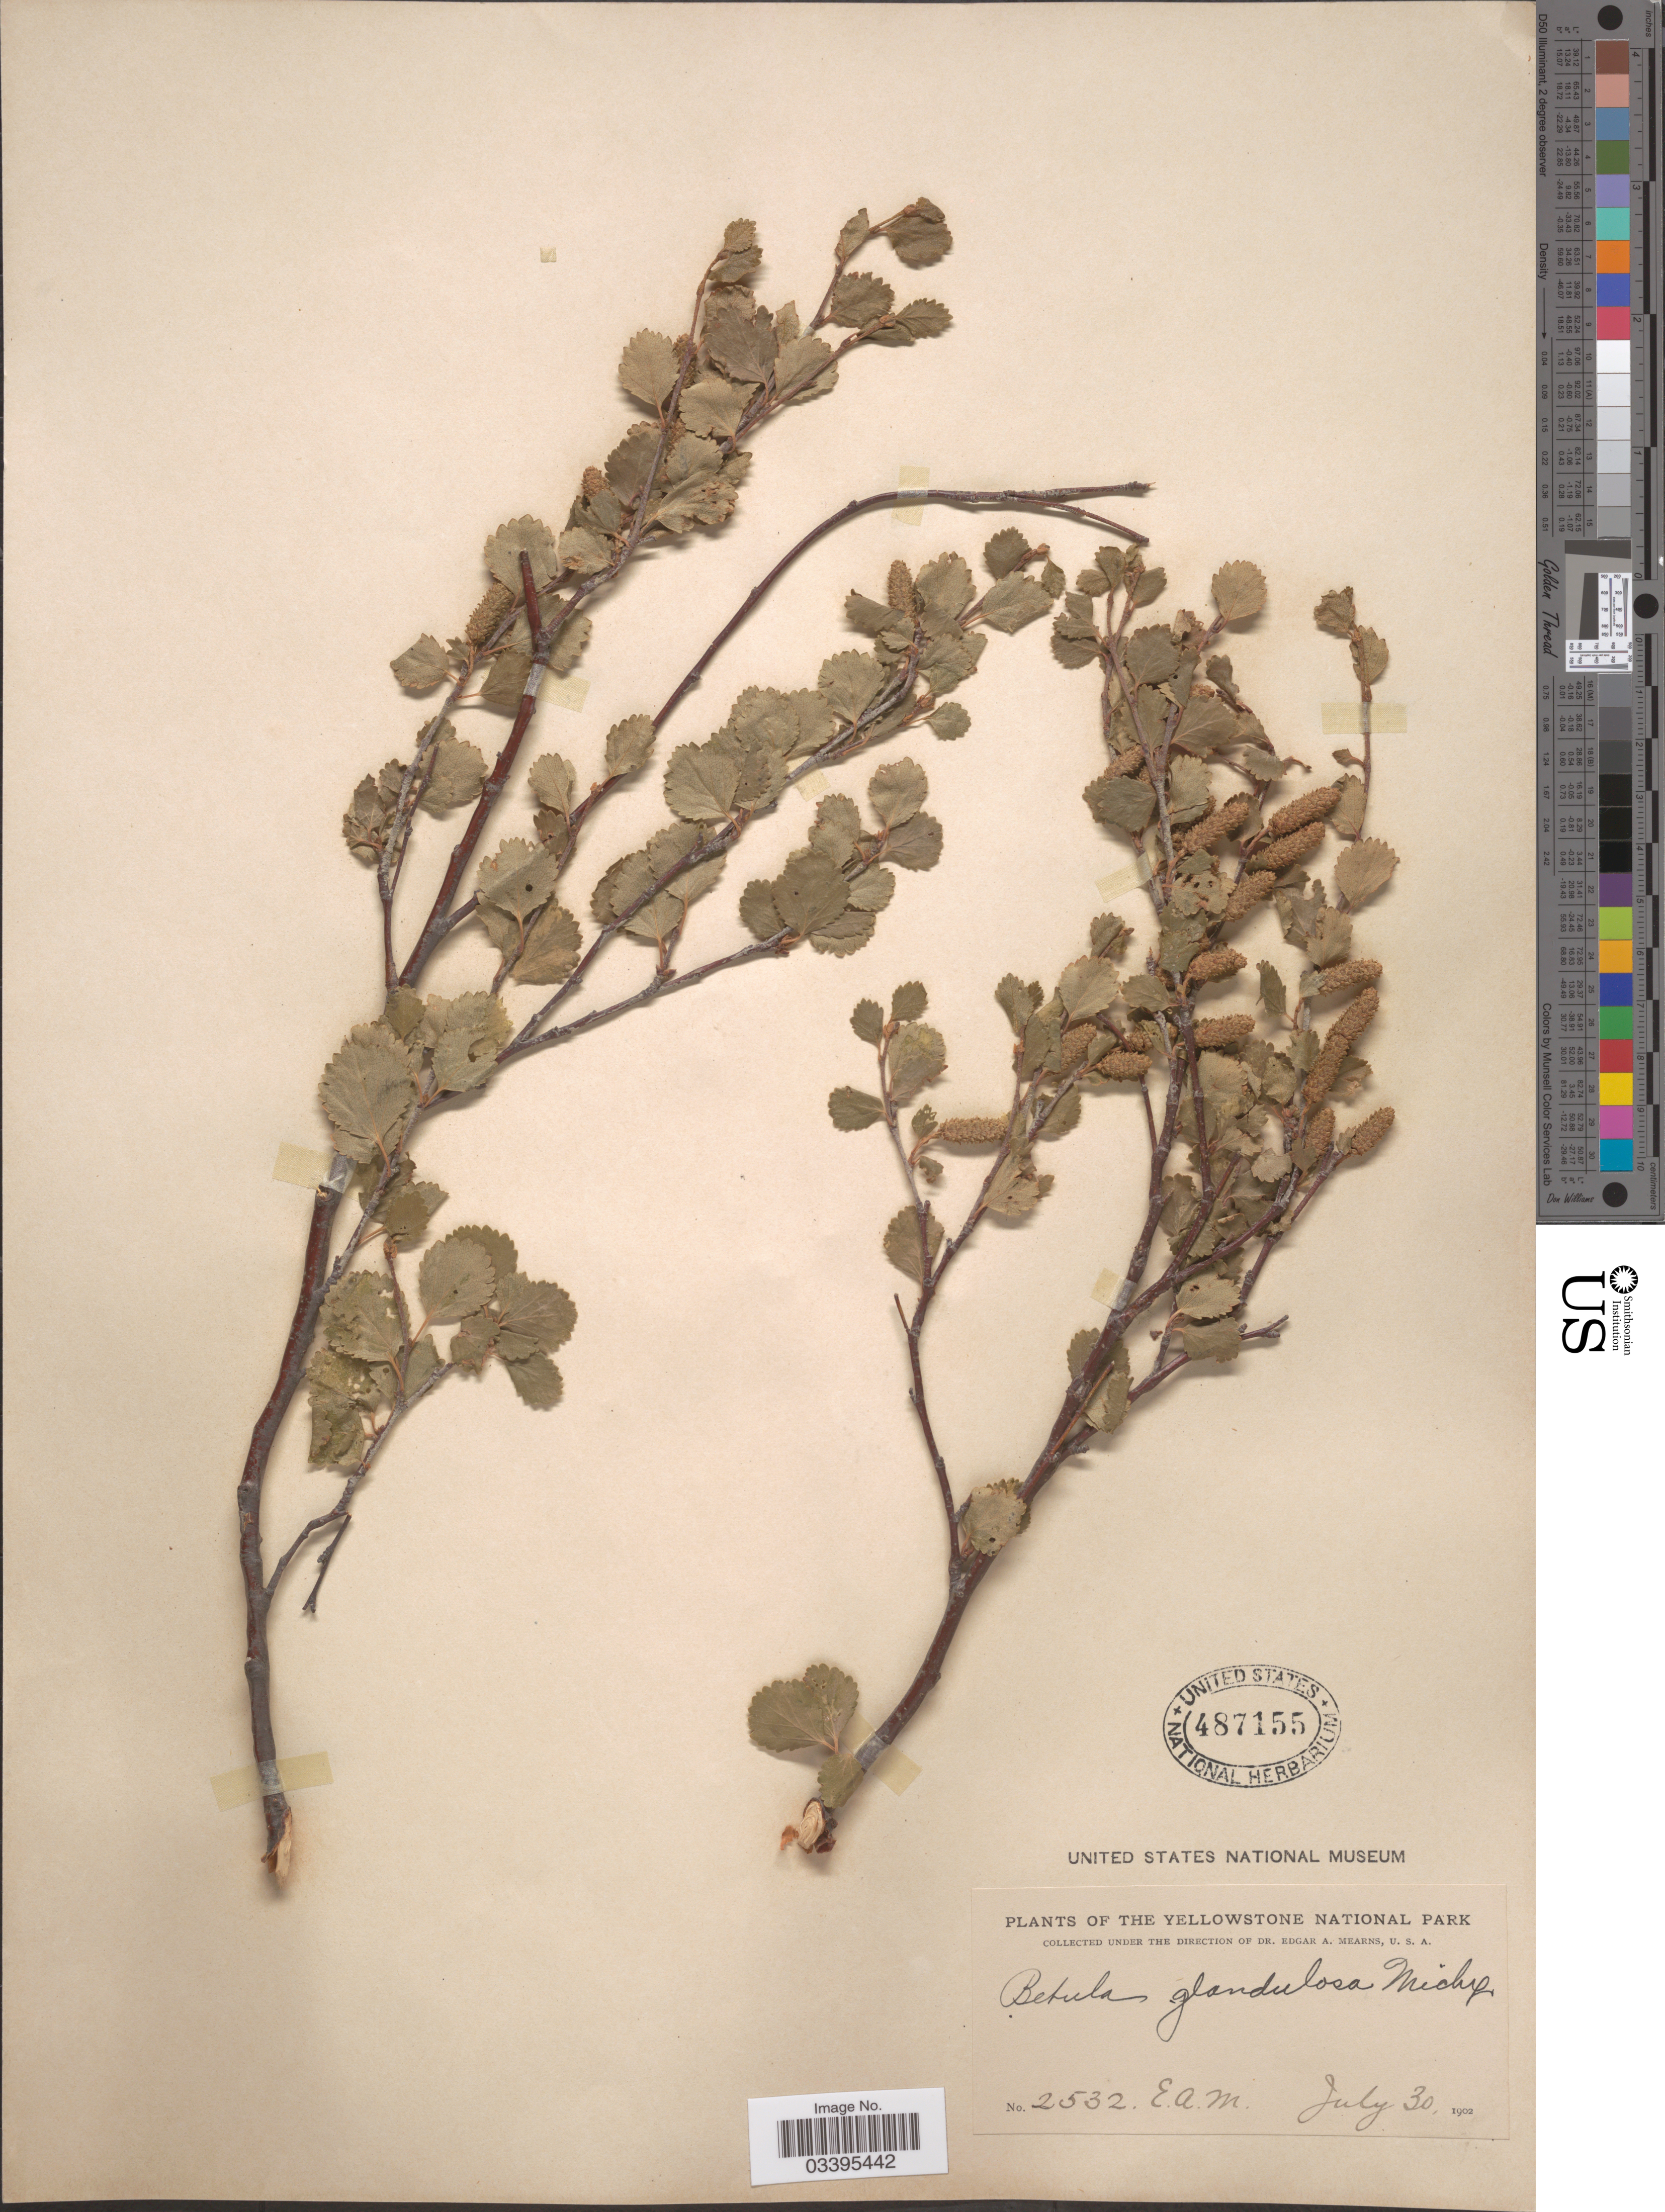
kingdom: Plantae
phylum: Tracheophyta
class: Magnoliopsida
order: Fagales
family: Betulaceae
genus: Betula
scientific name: Betula glandulosa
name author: Michx.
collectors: E. A. Mearns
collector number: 2532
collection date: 1902-07-30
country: United States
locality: The Yellowstone National Park.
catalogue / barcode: US 487155